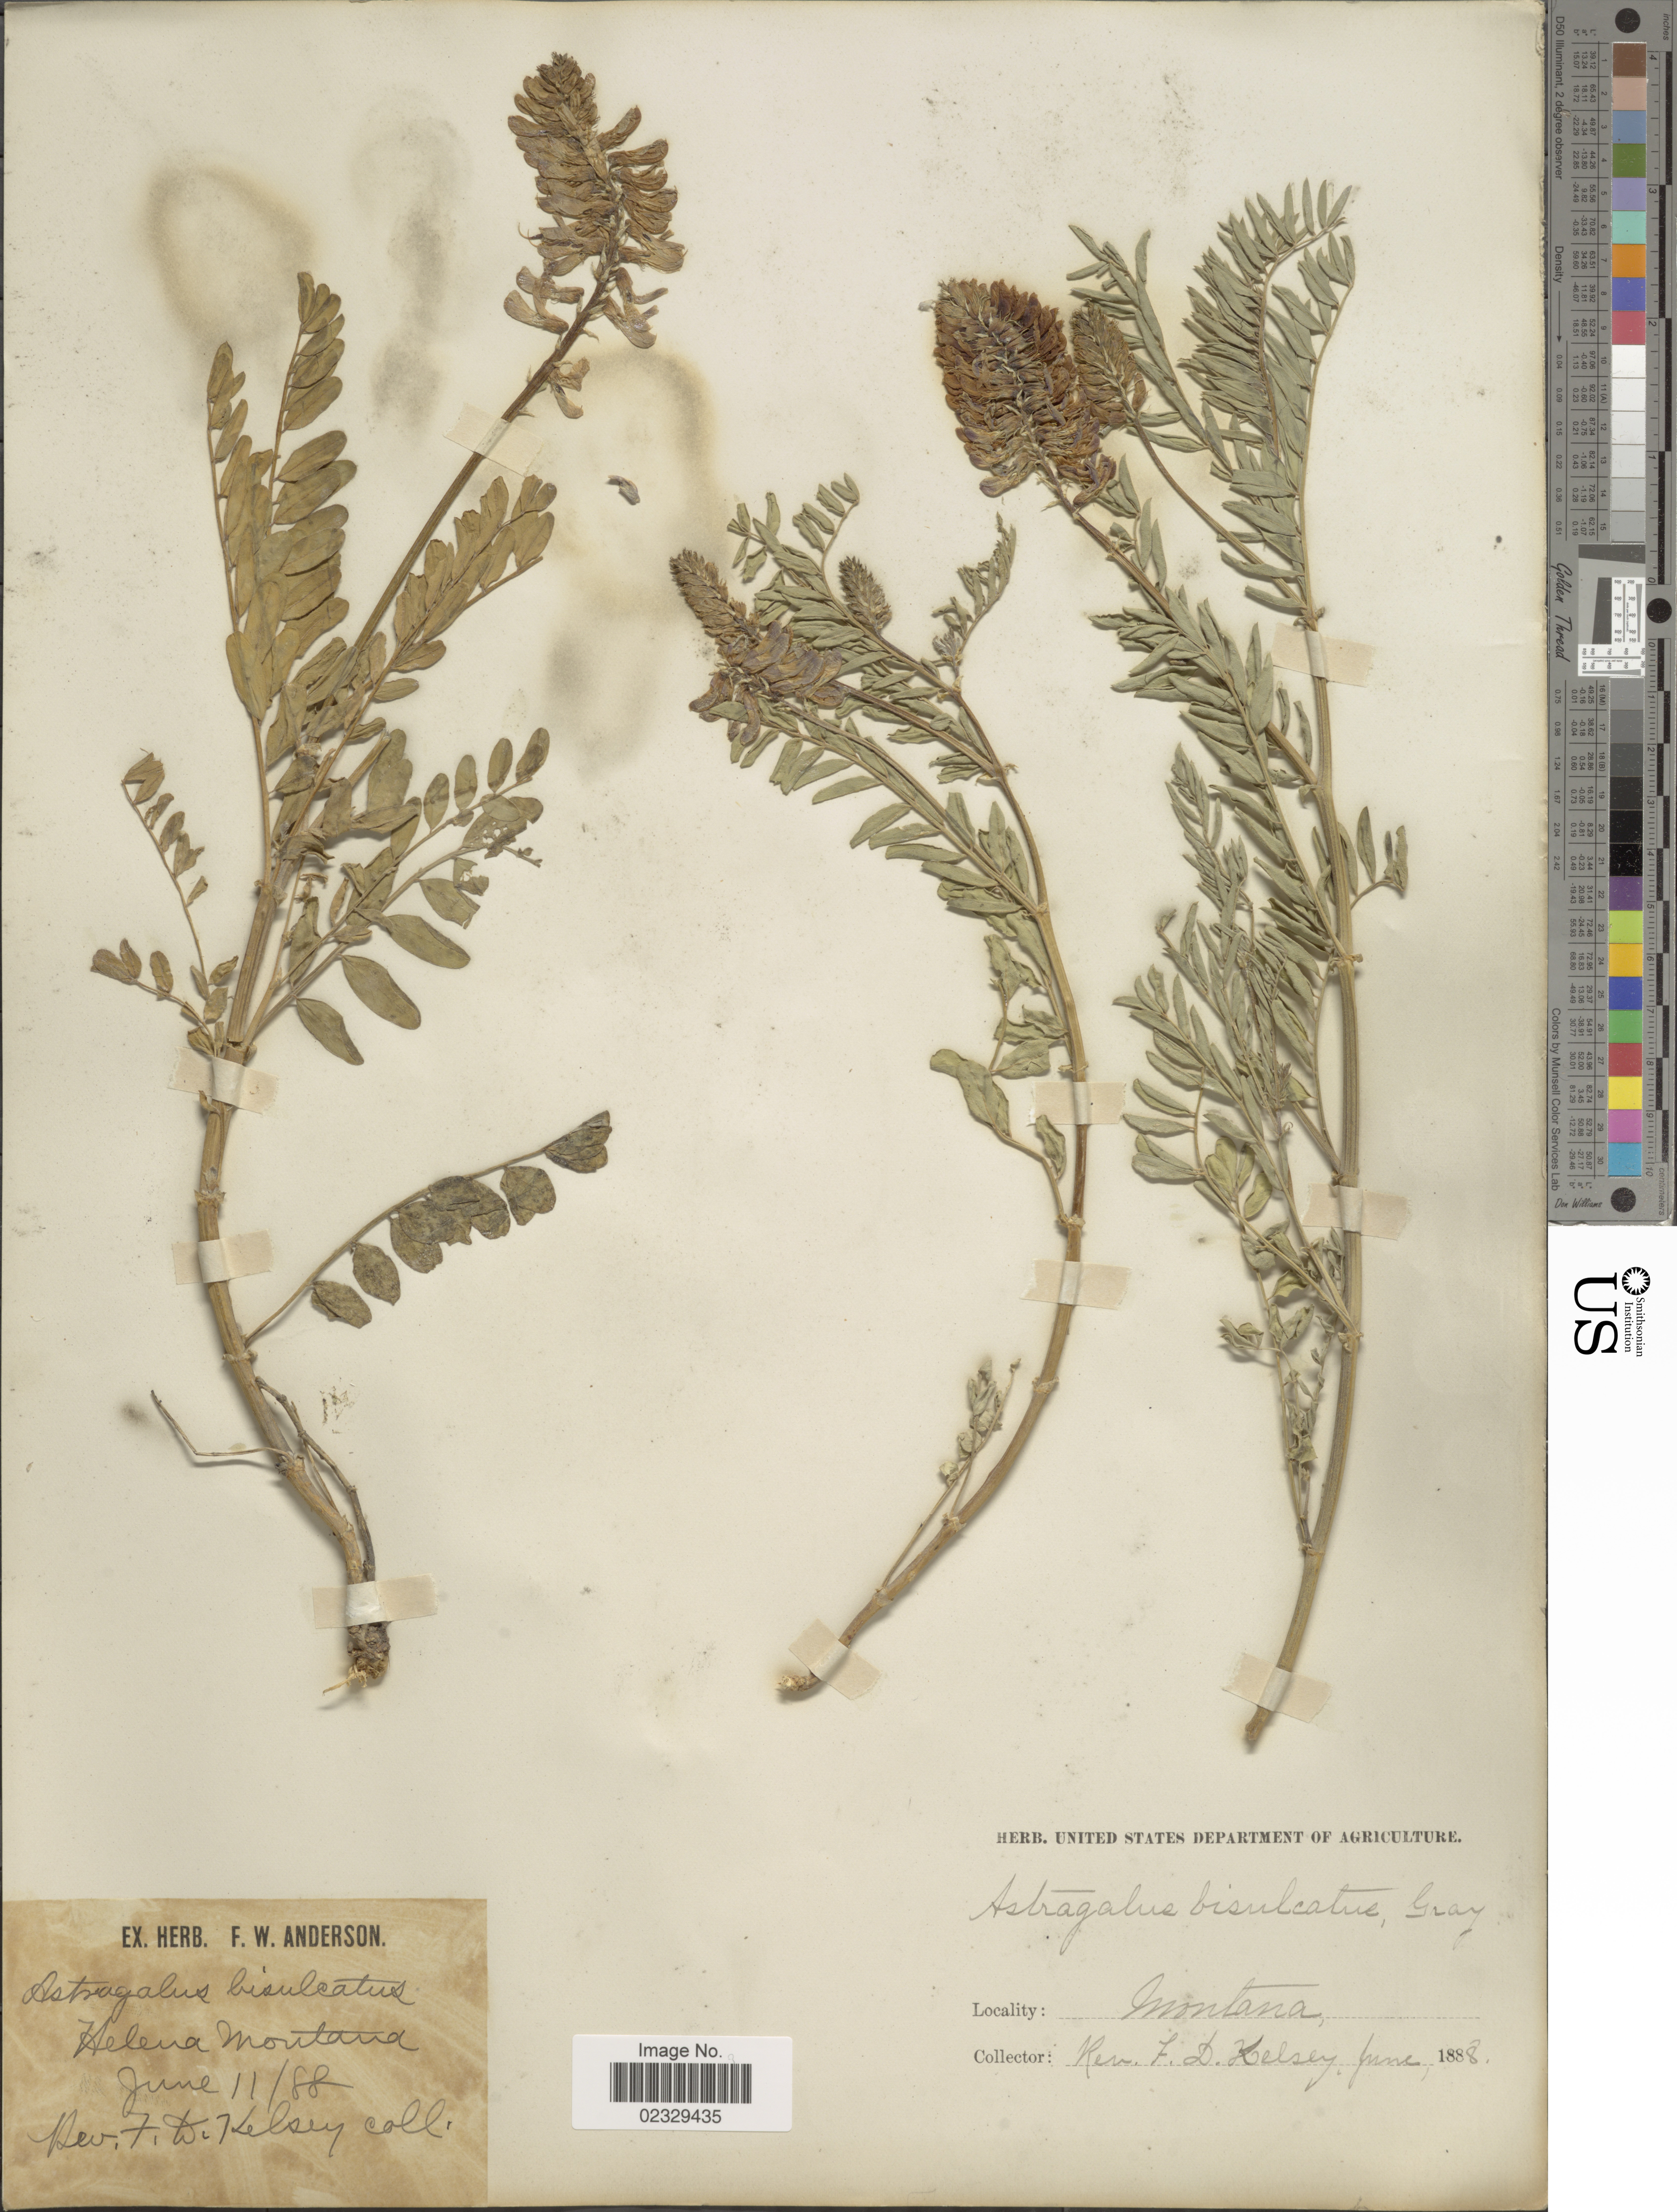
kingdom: Plantae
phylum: Tracheophyta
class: Magnoliopsida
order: Fabales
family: Fabaceae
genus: Astragalus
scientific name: Astragalus bisulcatus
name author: (Hook.) A. Gray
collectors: F. Kelsey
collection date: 1888-06-11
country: United States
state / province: Montana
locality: Helena Montana